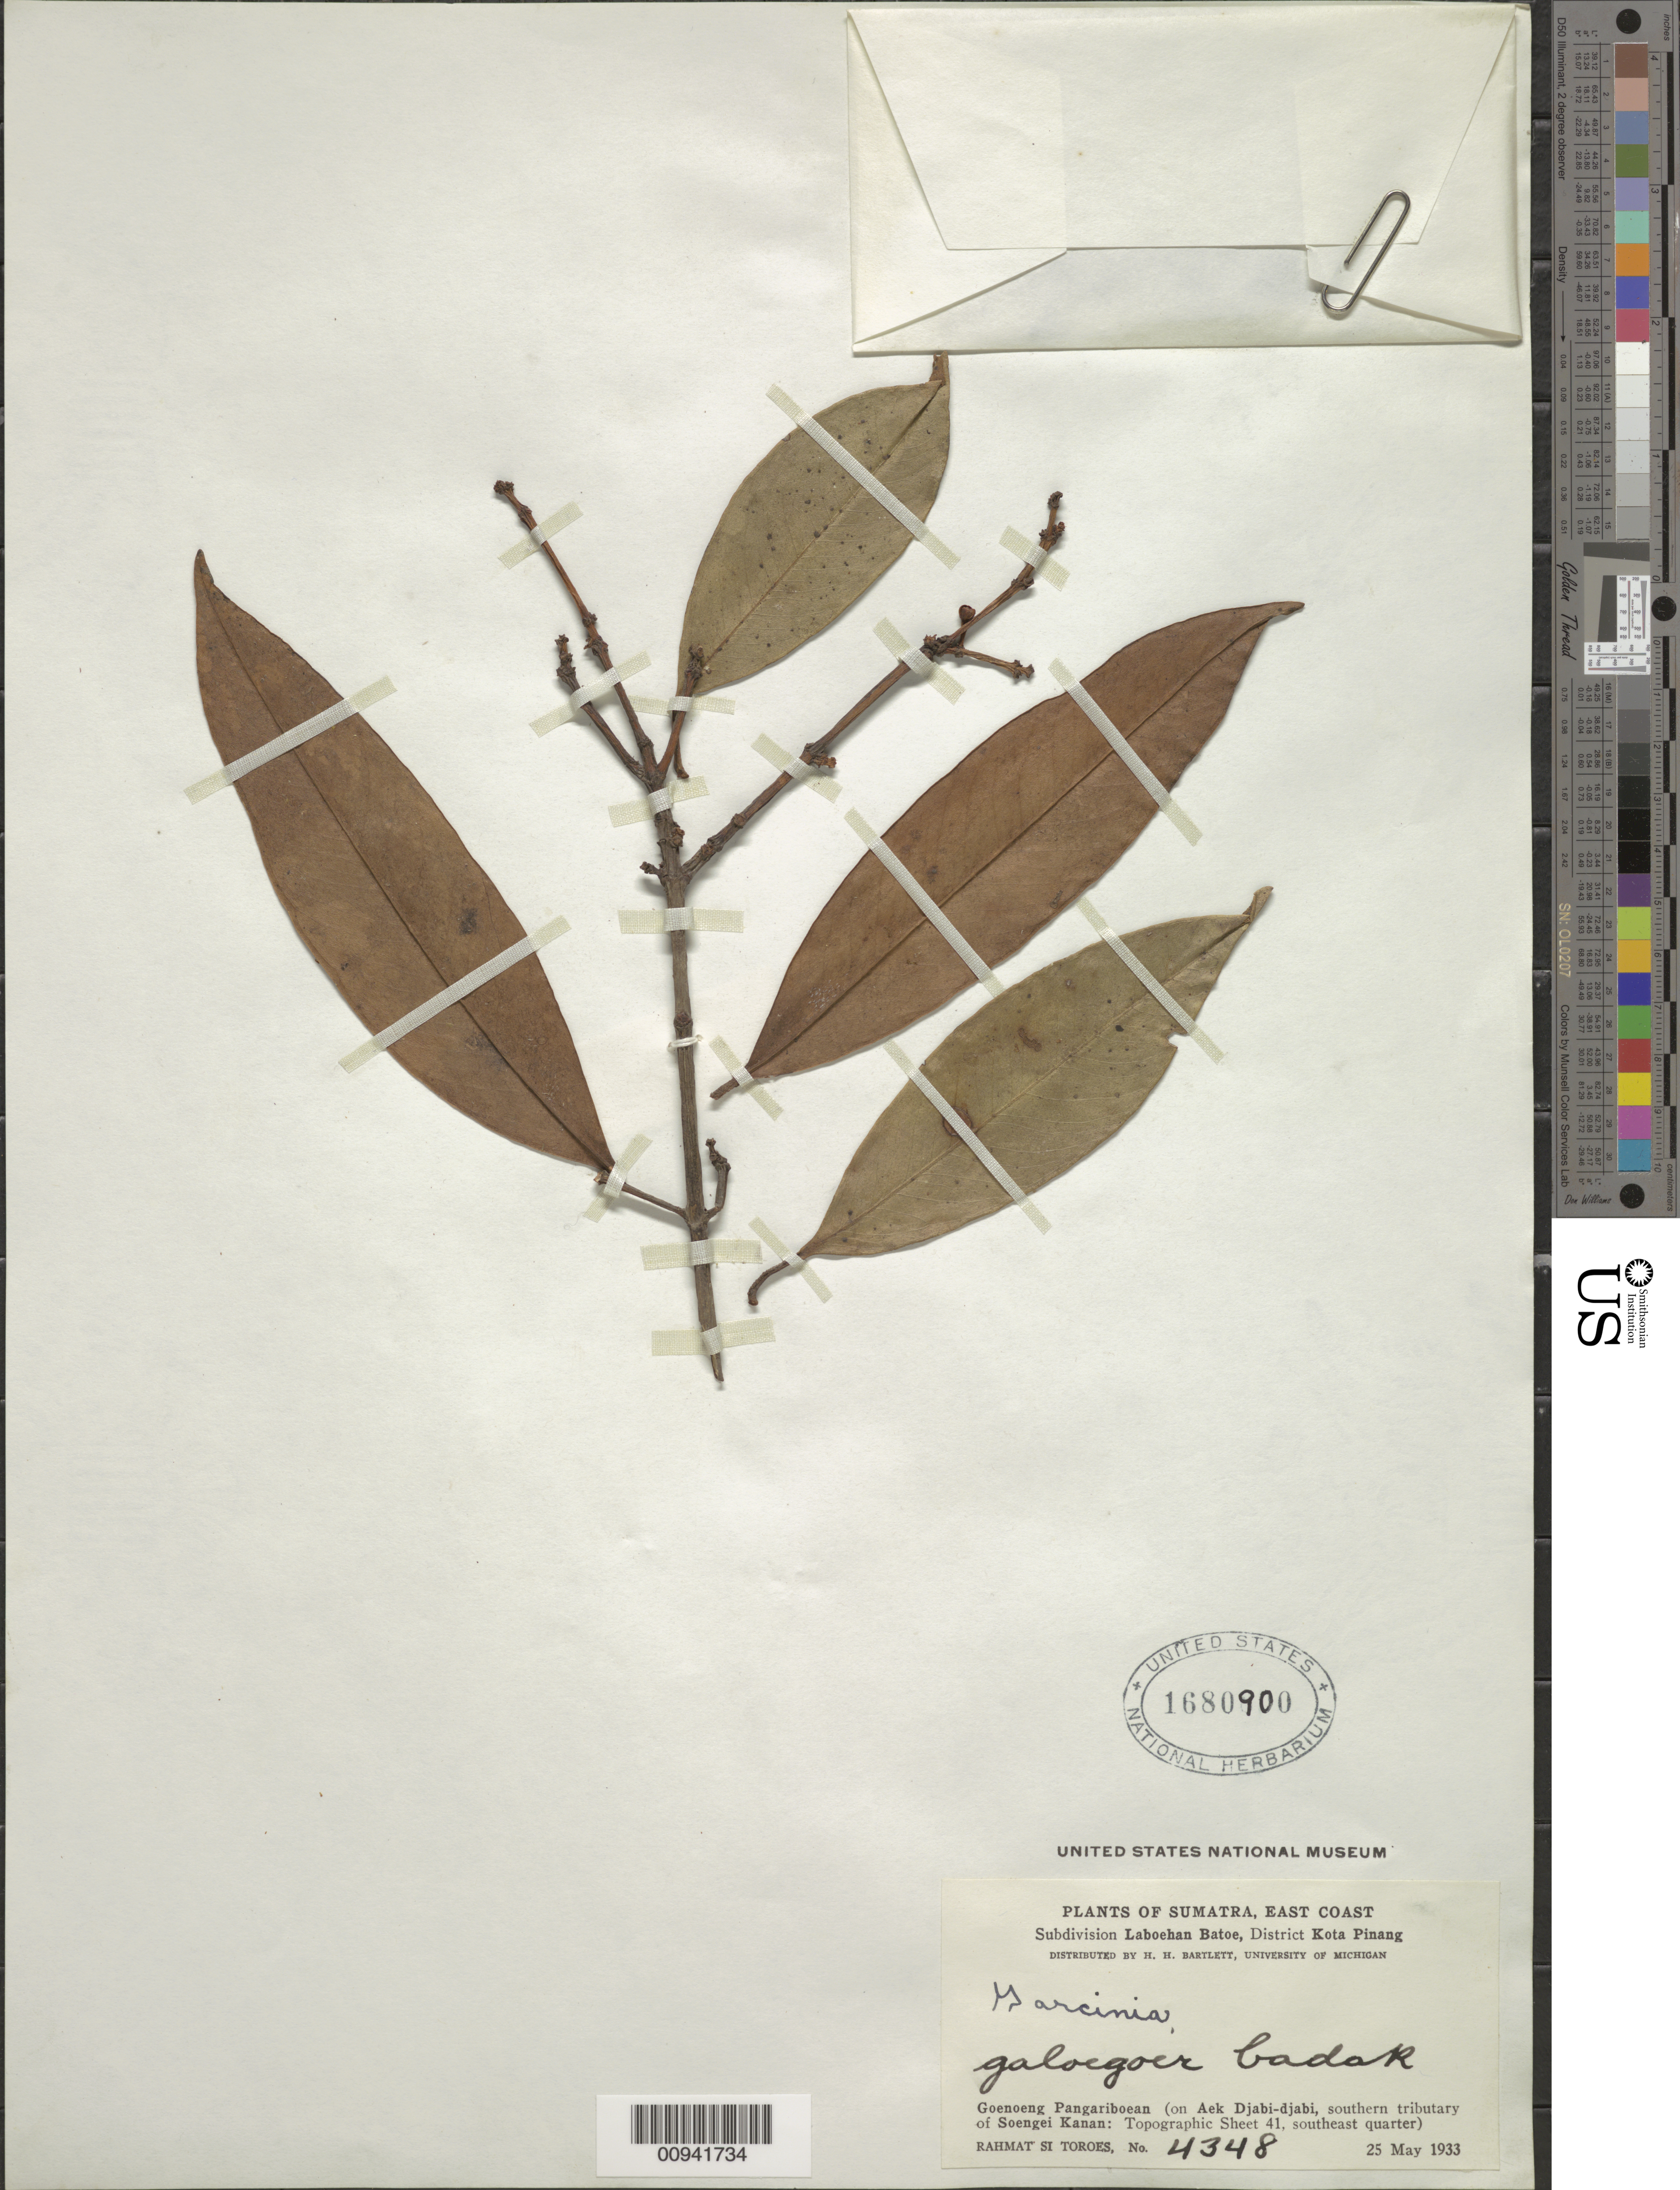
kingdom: Plantae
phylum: Tracheophyta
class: Magnoliopsida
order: Malpighiales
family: Clusiaceae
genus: Garcinia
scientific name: Garcinia sp.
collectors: Rahmat Si Boeea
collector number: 4348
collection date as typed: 25 May 1933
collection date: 1933-05-25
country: Indonesia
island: Sumatra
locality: Subdivision Laboehan Batoe, District Kota Pinang; Goenoeng Pangariboean ( on Aek Djabi-djabi, southern tributary of Soengei Kanan: Topographic sheet 41, southeast quarter)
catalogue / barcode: US 1680900